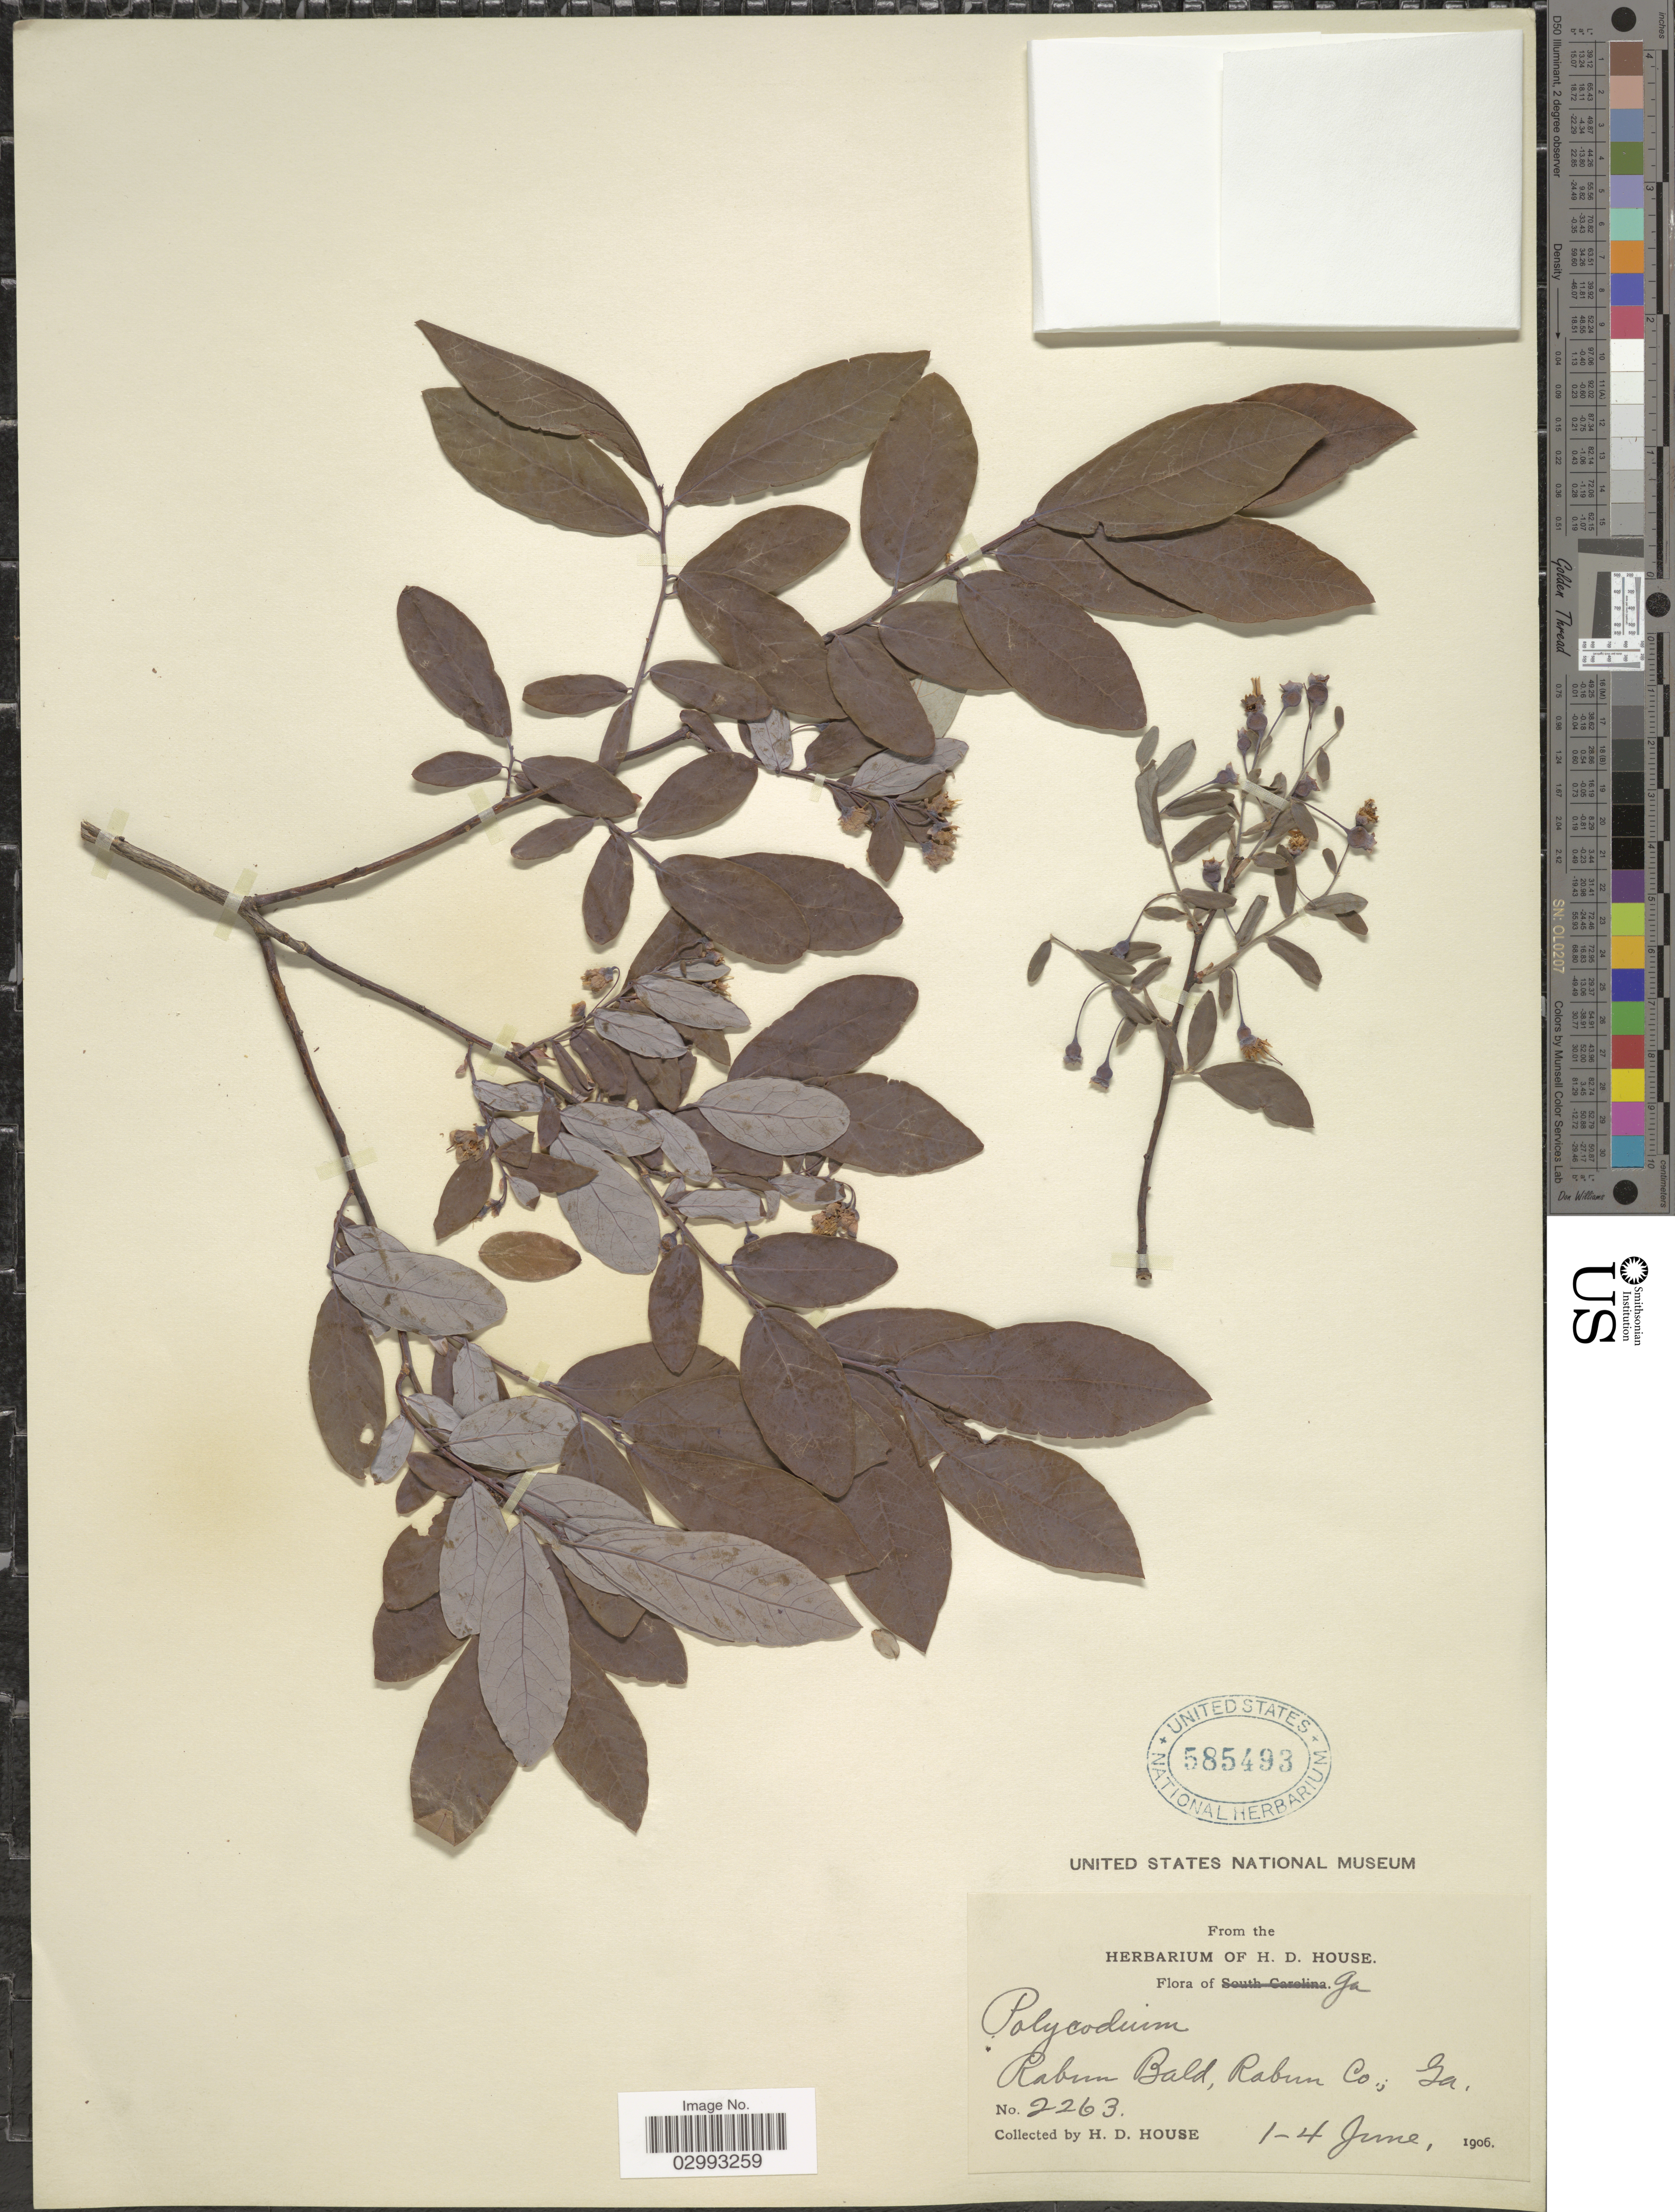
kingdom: Plantae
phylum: Tracheophyta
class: Magnoliopsida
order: Ericales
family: Ericaceae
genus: Polycodium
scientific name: Polycodium neglectum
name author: Small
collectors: H. D. House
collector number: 2263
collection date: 1906-06-01/1906-06-04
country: United States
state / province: Georgia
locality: Rabun Bald, Rabun Co.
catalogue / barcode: US 585493